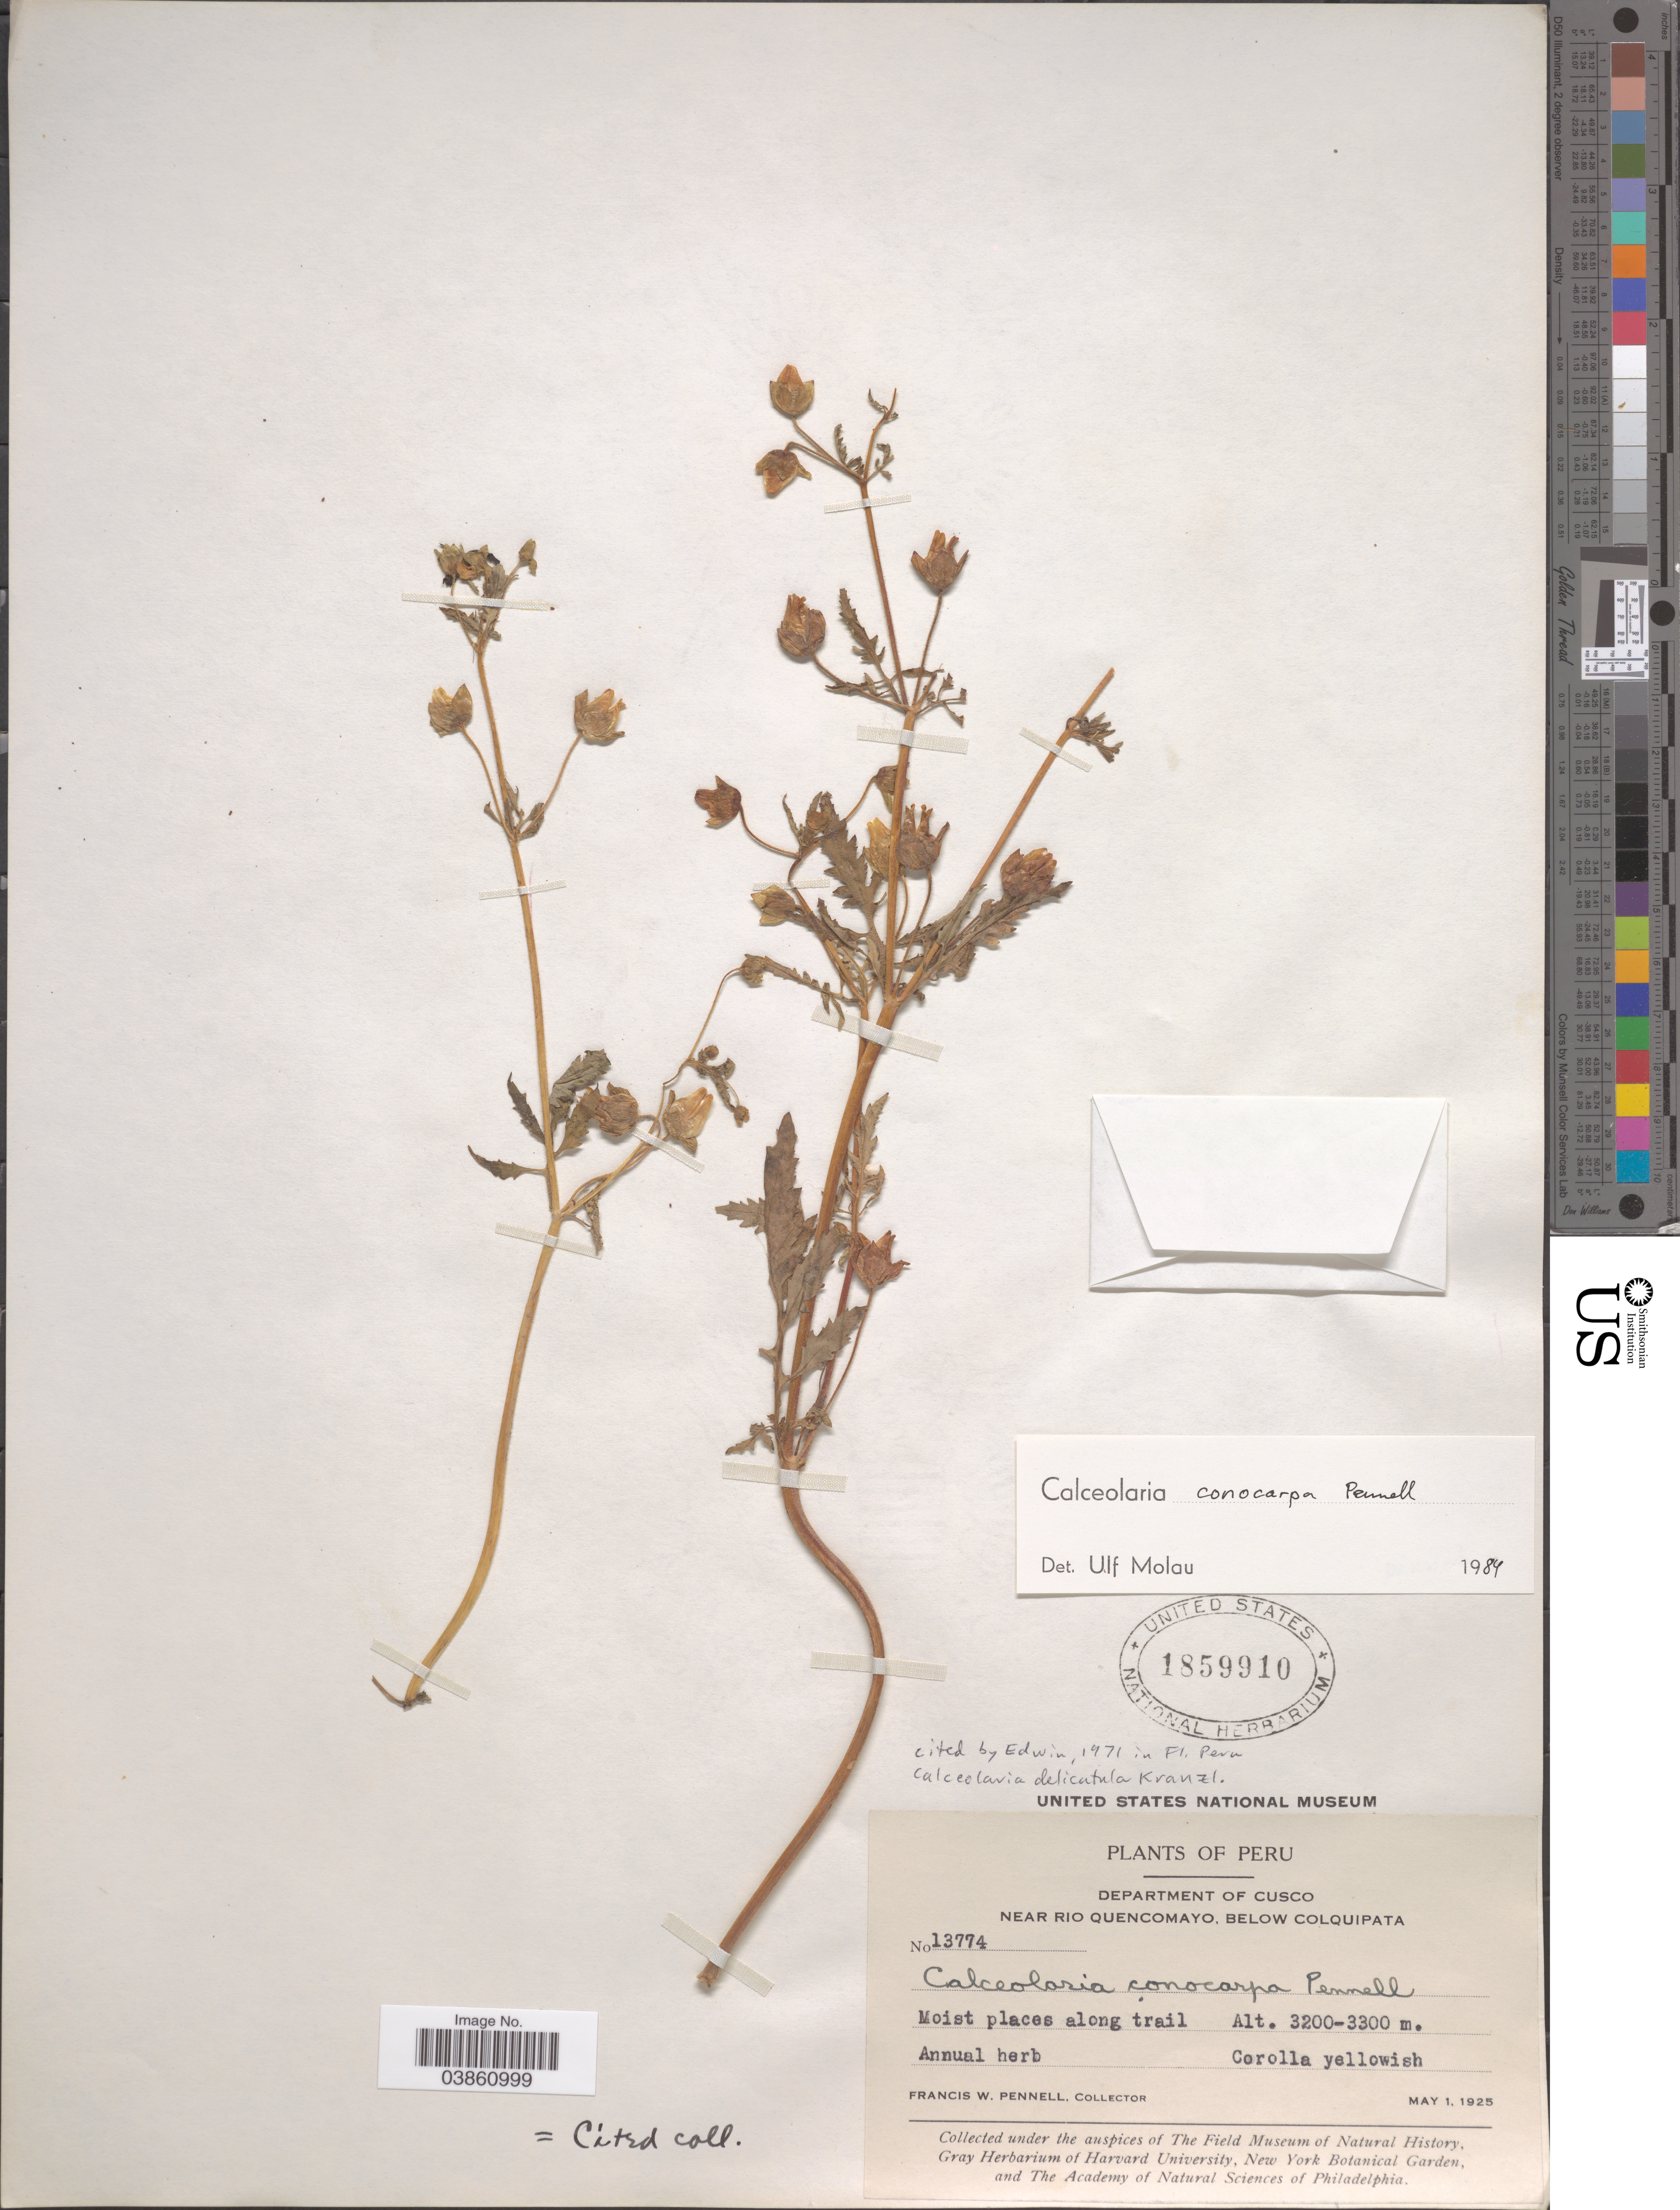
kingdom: Plantae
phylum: Tracheophyta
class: Magnoliopsida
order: Lamiales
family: Calceolariaceae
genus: Calceolaria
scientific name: Calceolaria conocarpa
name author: Pennell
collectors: F. W. Pennell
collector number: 13774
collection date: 1925-05-01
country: Peru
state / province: Cusco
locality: Department of Cusco. Near Rio Quencomayo, below Colquipata.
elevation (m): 3200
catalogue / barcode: US 1859910